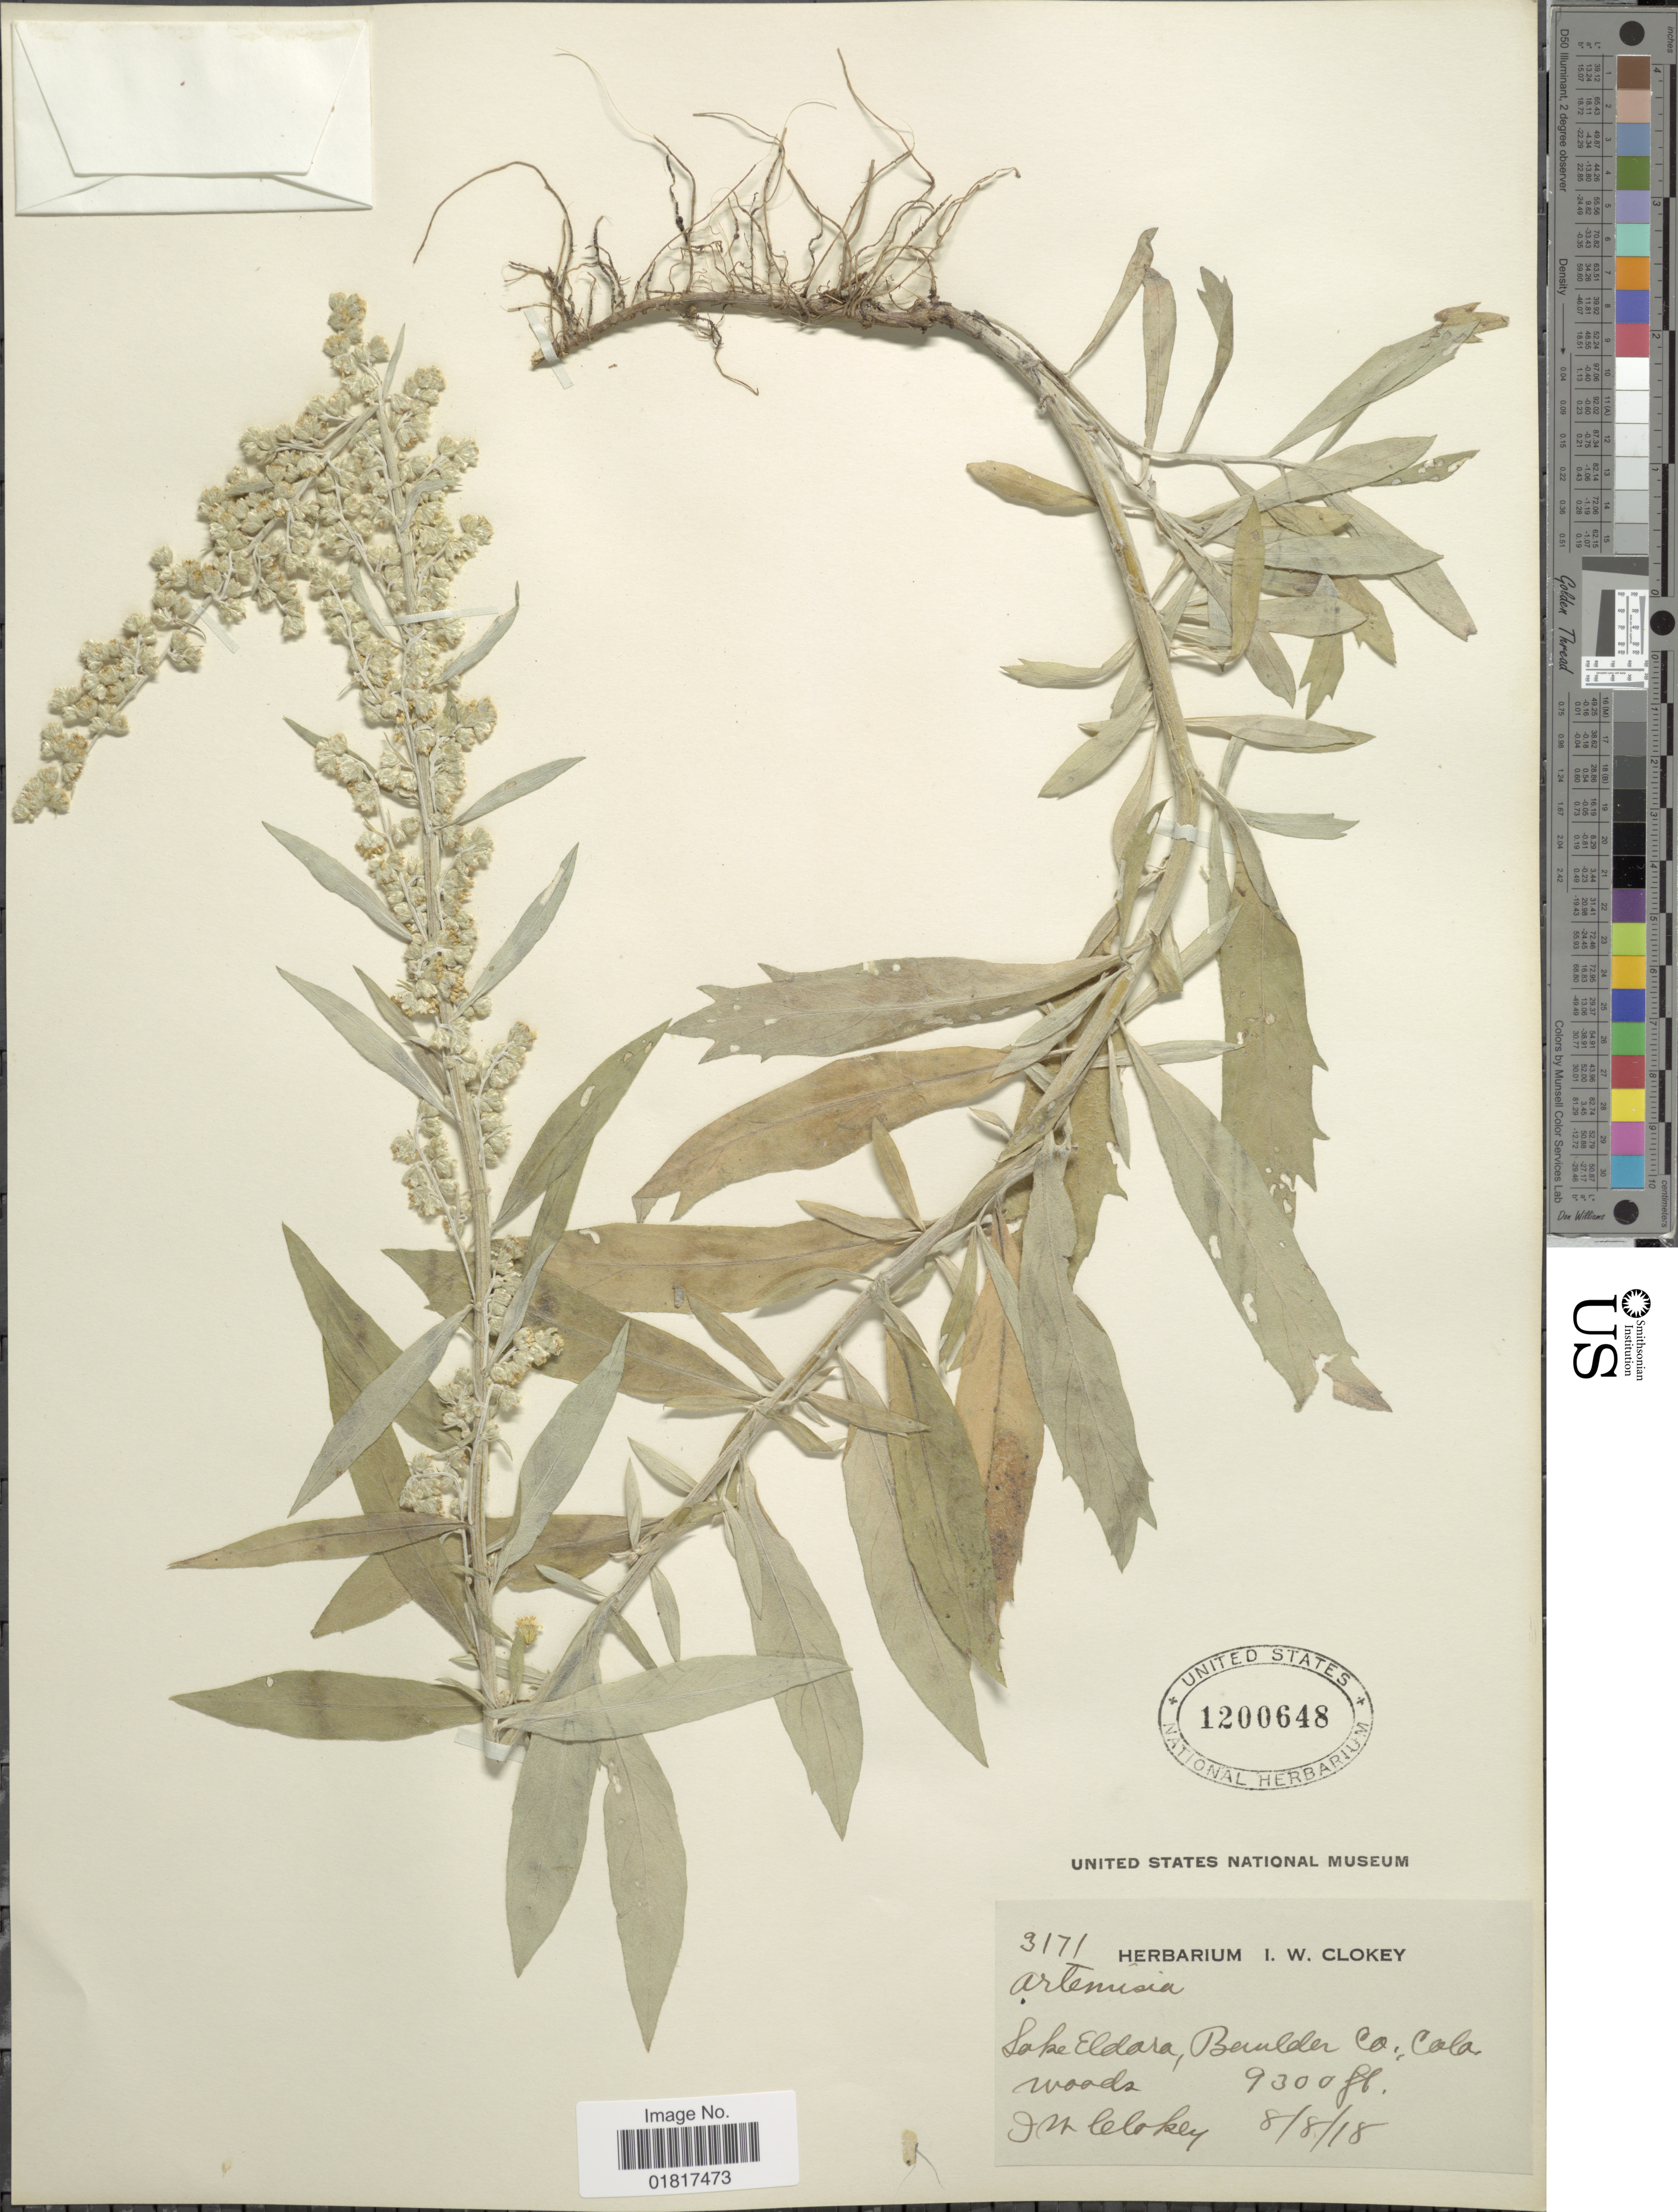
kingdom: Plantae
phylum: Tracheophyta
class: Magnoliopsida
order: Asterales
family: Asteraceae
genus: Artemisia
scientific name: Artemisia sp.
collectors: I. W. Clokey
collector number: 3171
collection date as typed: Transcribed d/m/y: 8/8/18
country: United States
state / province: Colorado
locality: Lake Eldara, Boulder Co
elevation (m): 2835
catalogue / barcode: US 1200648